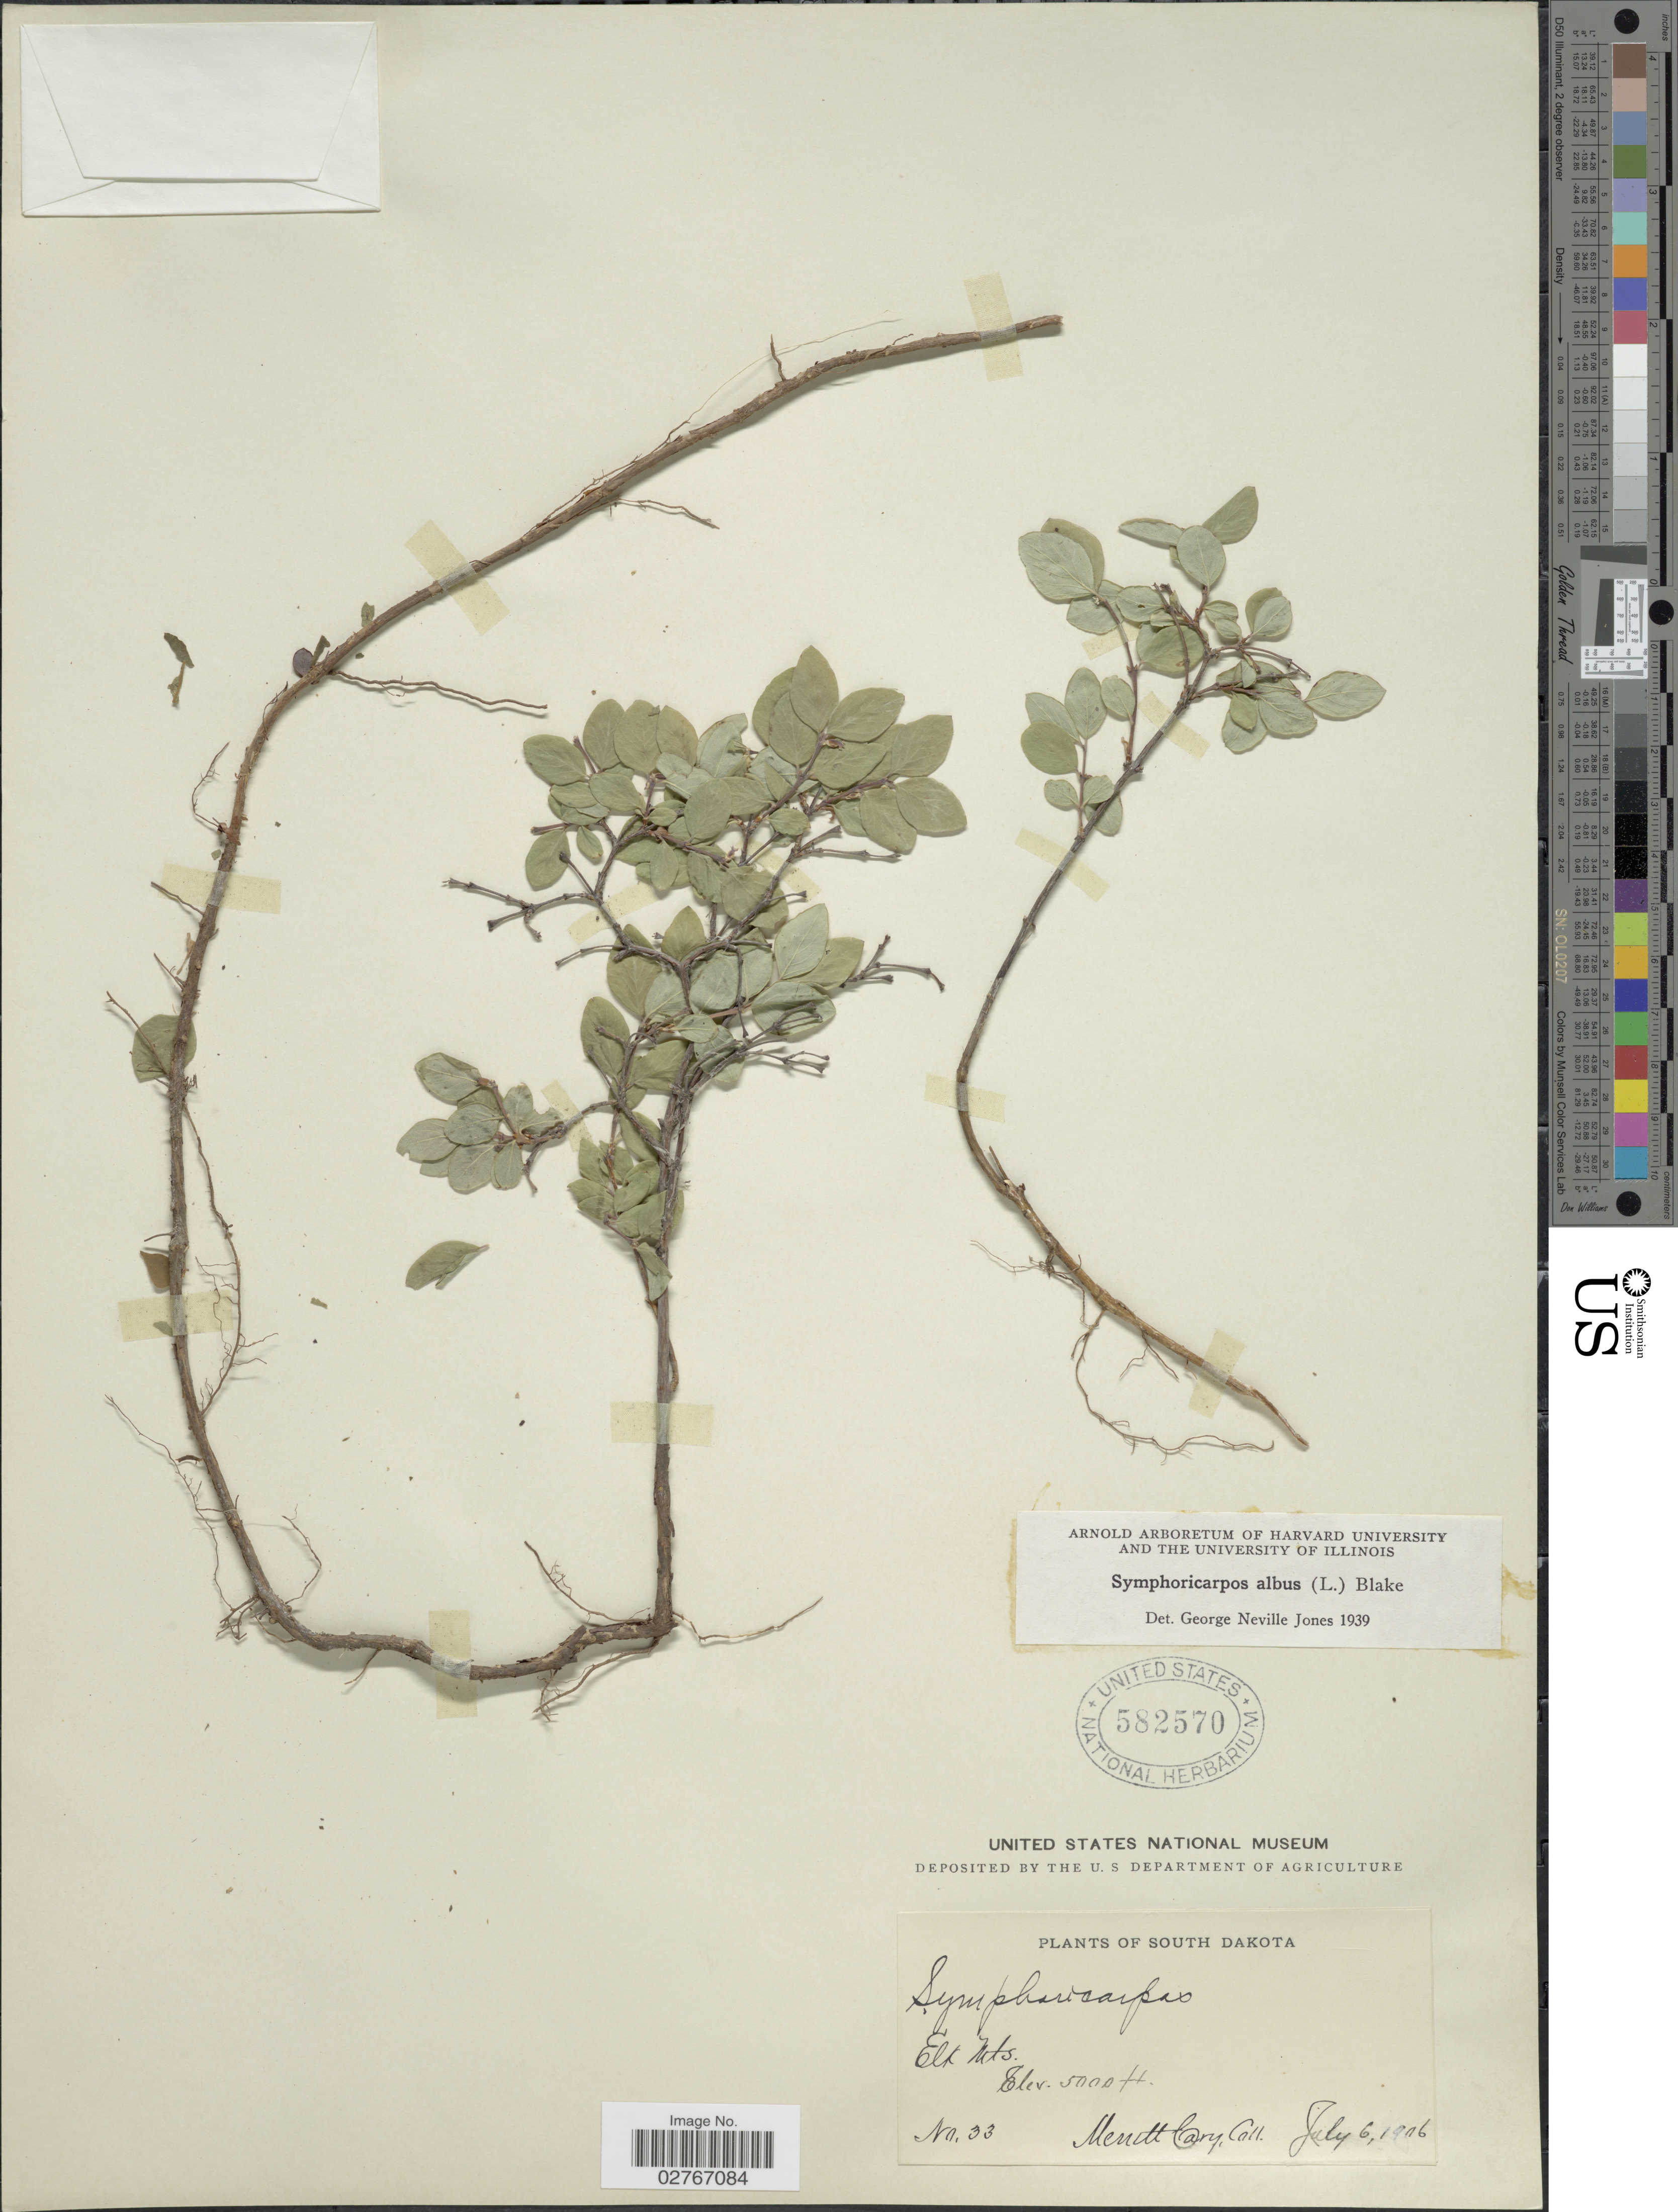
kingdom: Plantae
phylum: Tracheophyta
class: Magnoliopsida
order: Dipsacales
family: Caprifoliaceae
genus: Symphoricarpos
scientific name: Symphoricarpos albus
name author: (L.) S.F. Blake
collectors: C. Merritt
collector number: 33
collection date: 1906-07-06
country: United States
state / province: South Dakota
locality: Elk Mts.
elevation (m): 1524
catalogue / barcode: US 582570